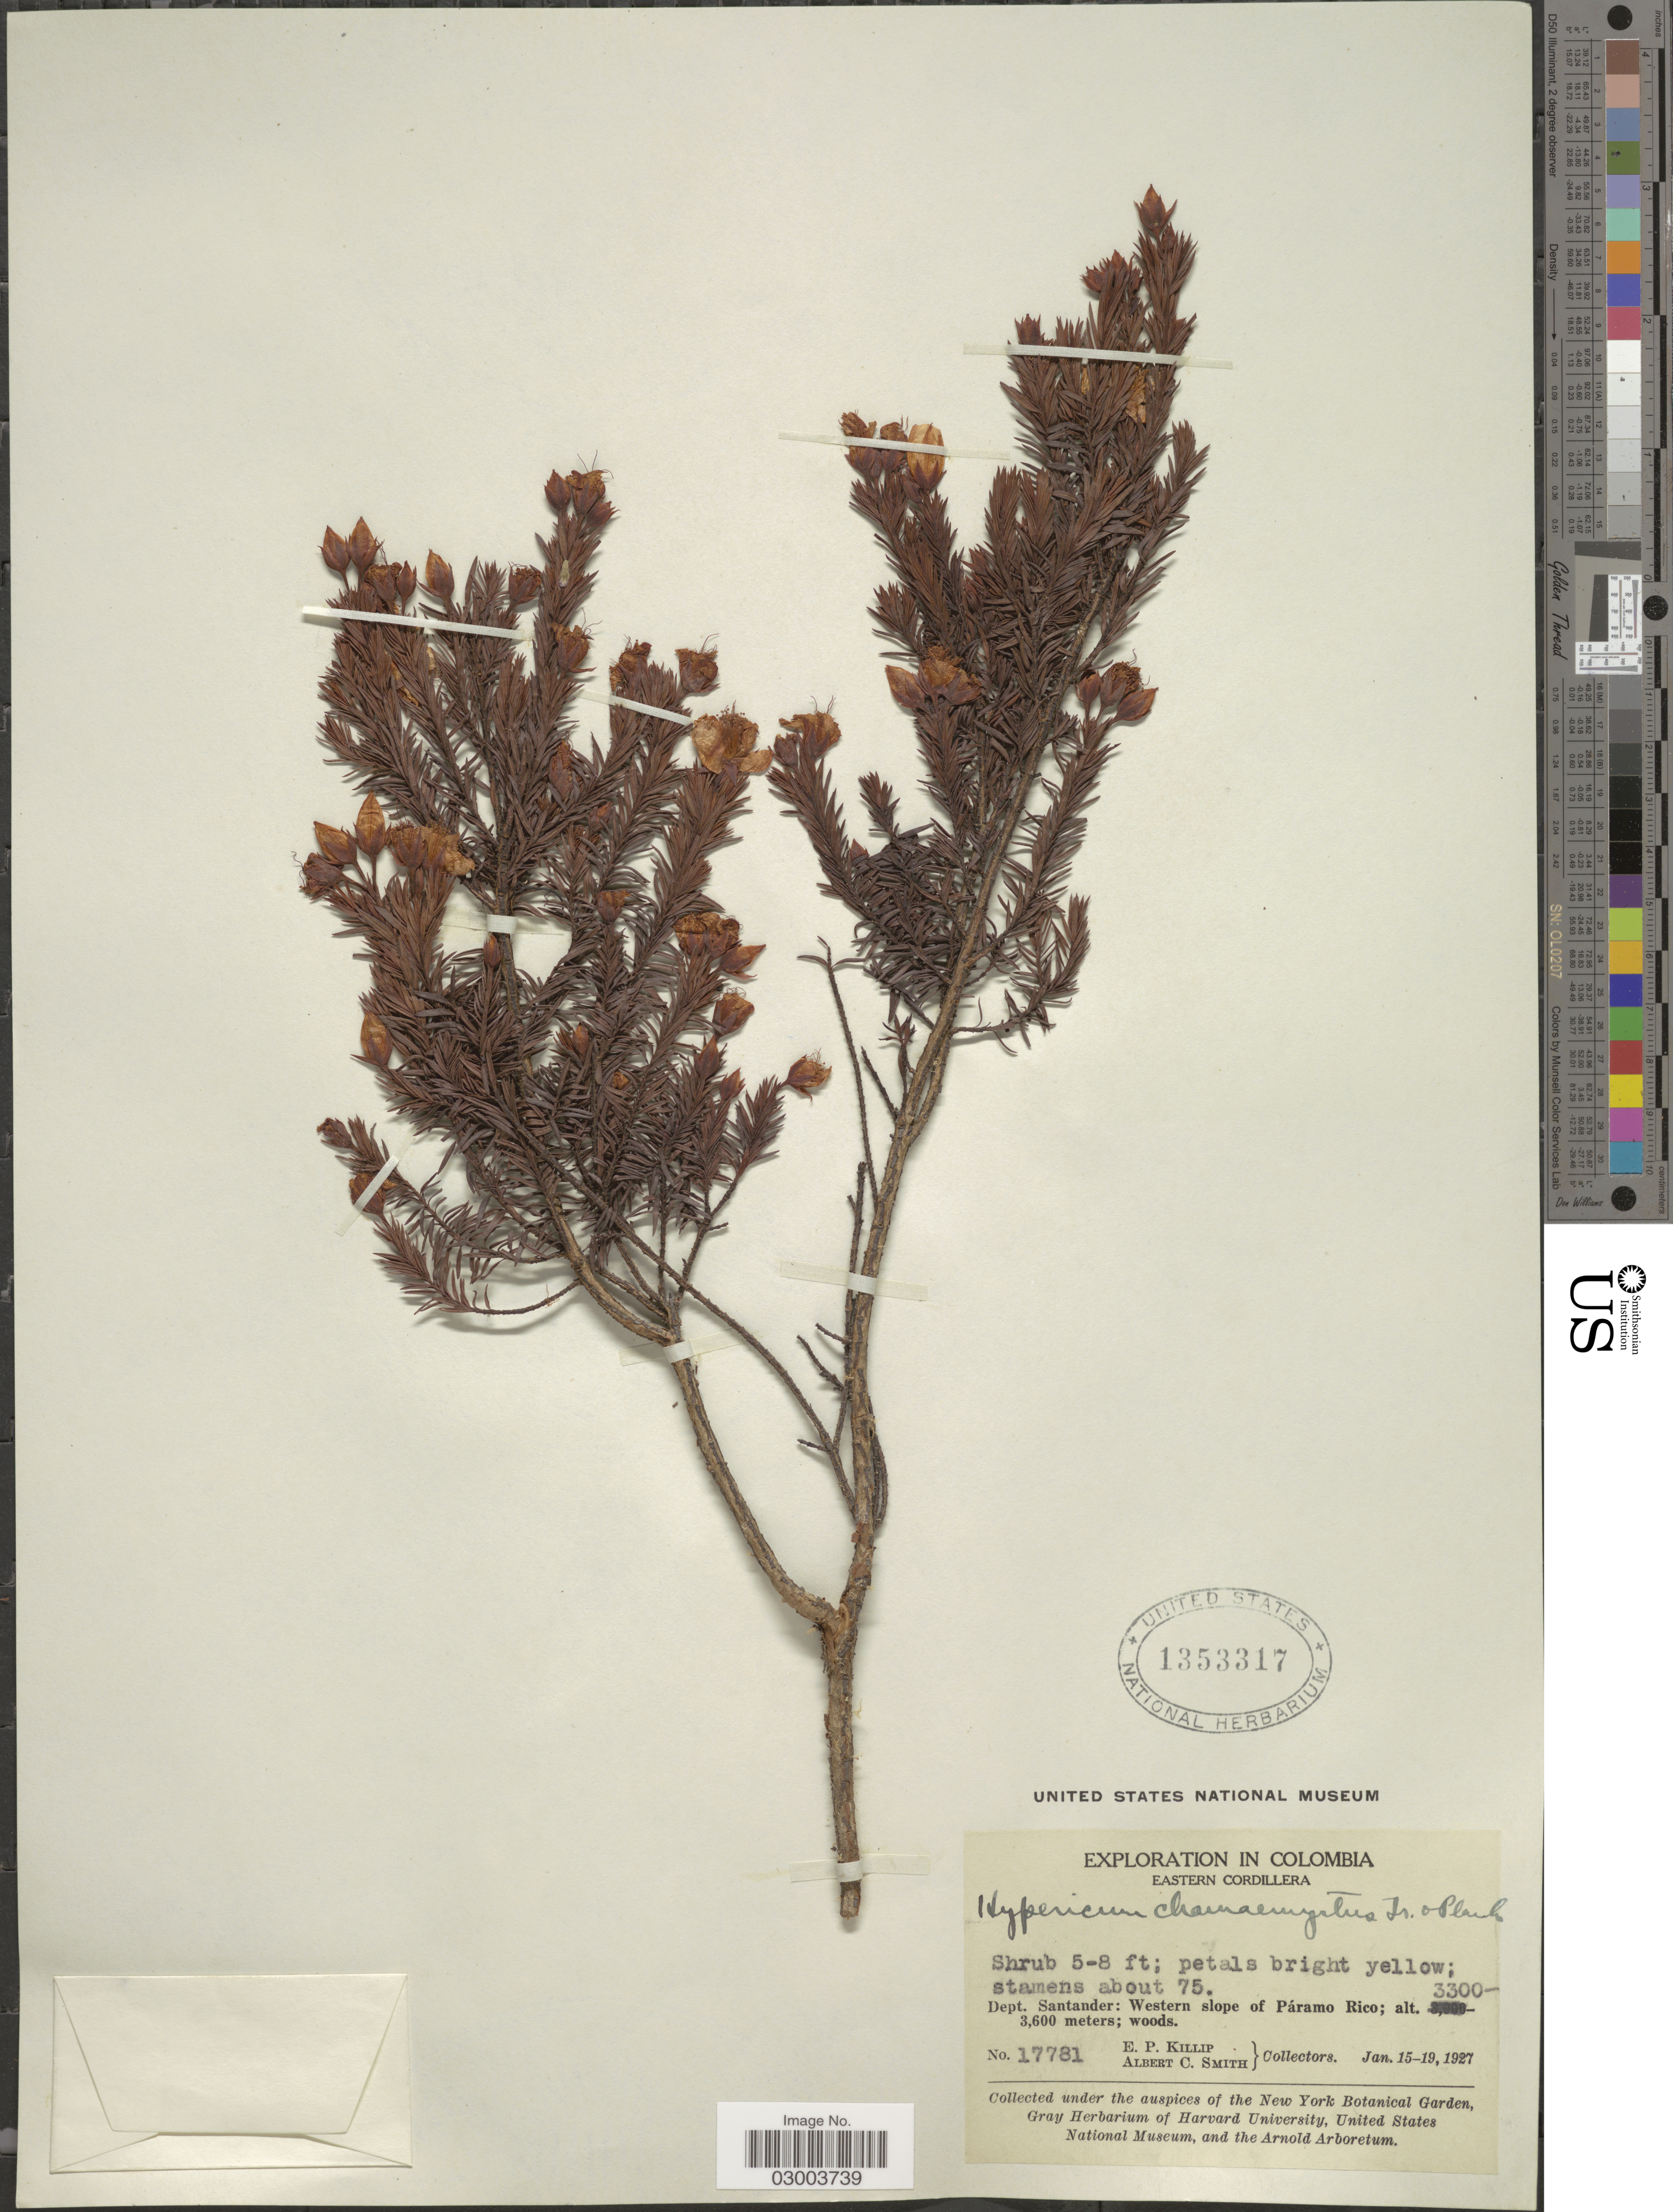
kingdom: Plantae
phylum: Tracheophyta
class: Magnoliopsida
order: Malpighiales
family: Hypericaceae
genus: Hypericum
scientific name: Hypericum garciae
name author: Pierce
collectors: E. P. Killip & A. C. Smith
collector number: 17781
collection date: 1927-01-15/1927-01-19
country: Colombia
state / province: Santander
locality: Eastern Cordillera, Dept. Santander: Western slope of Páramo Rico.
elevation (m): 3300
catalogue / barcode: US 1353317